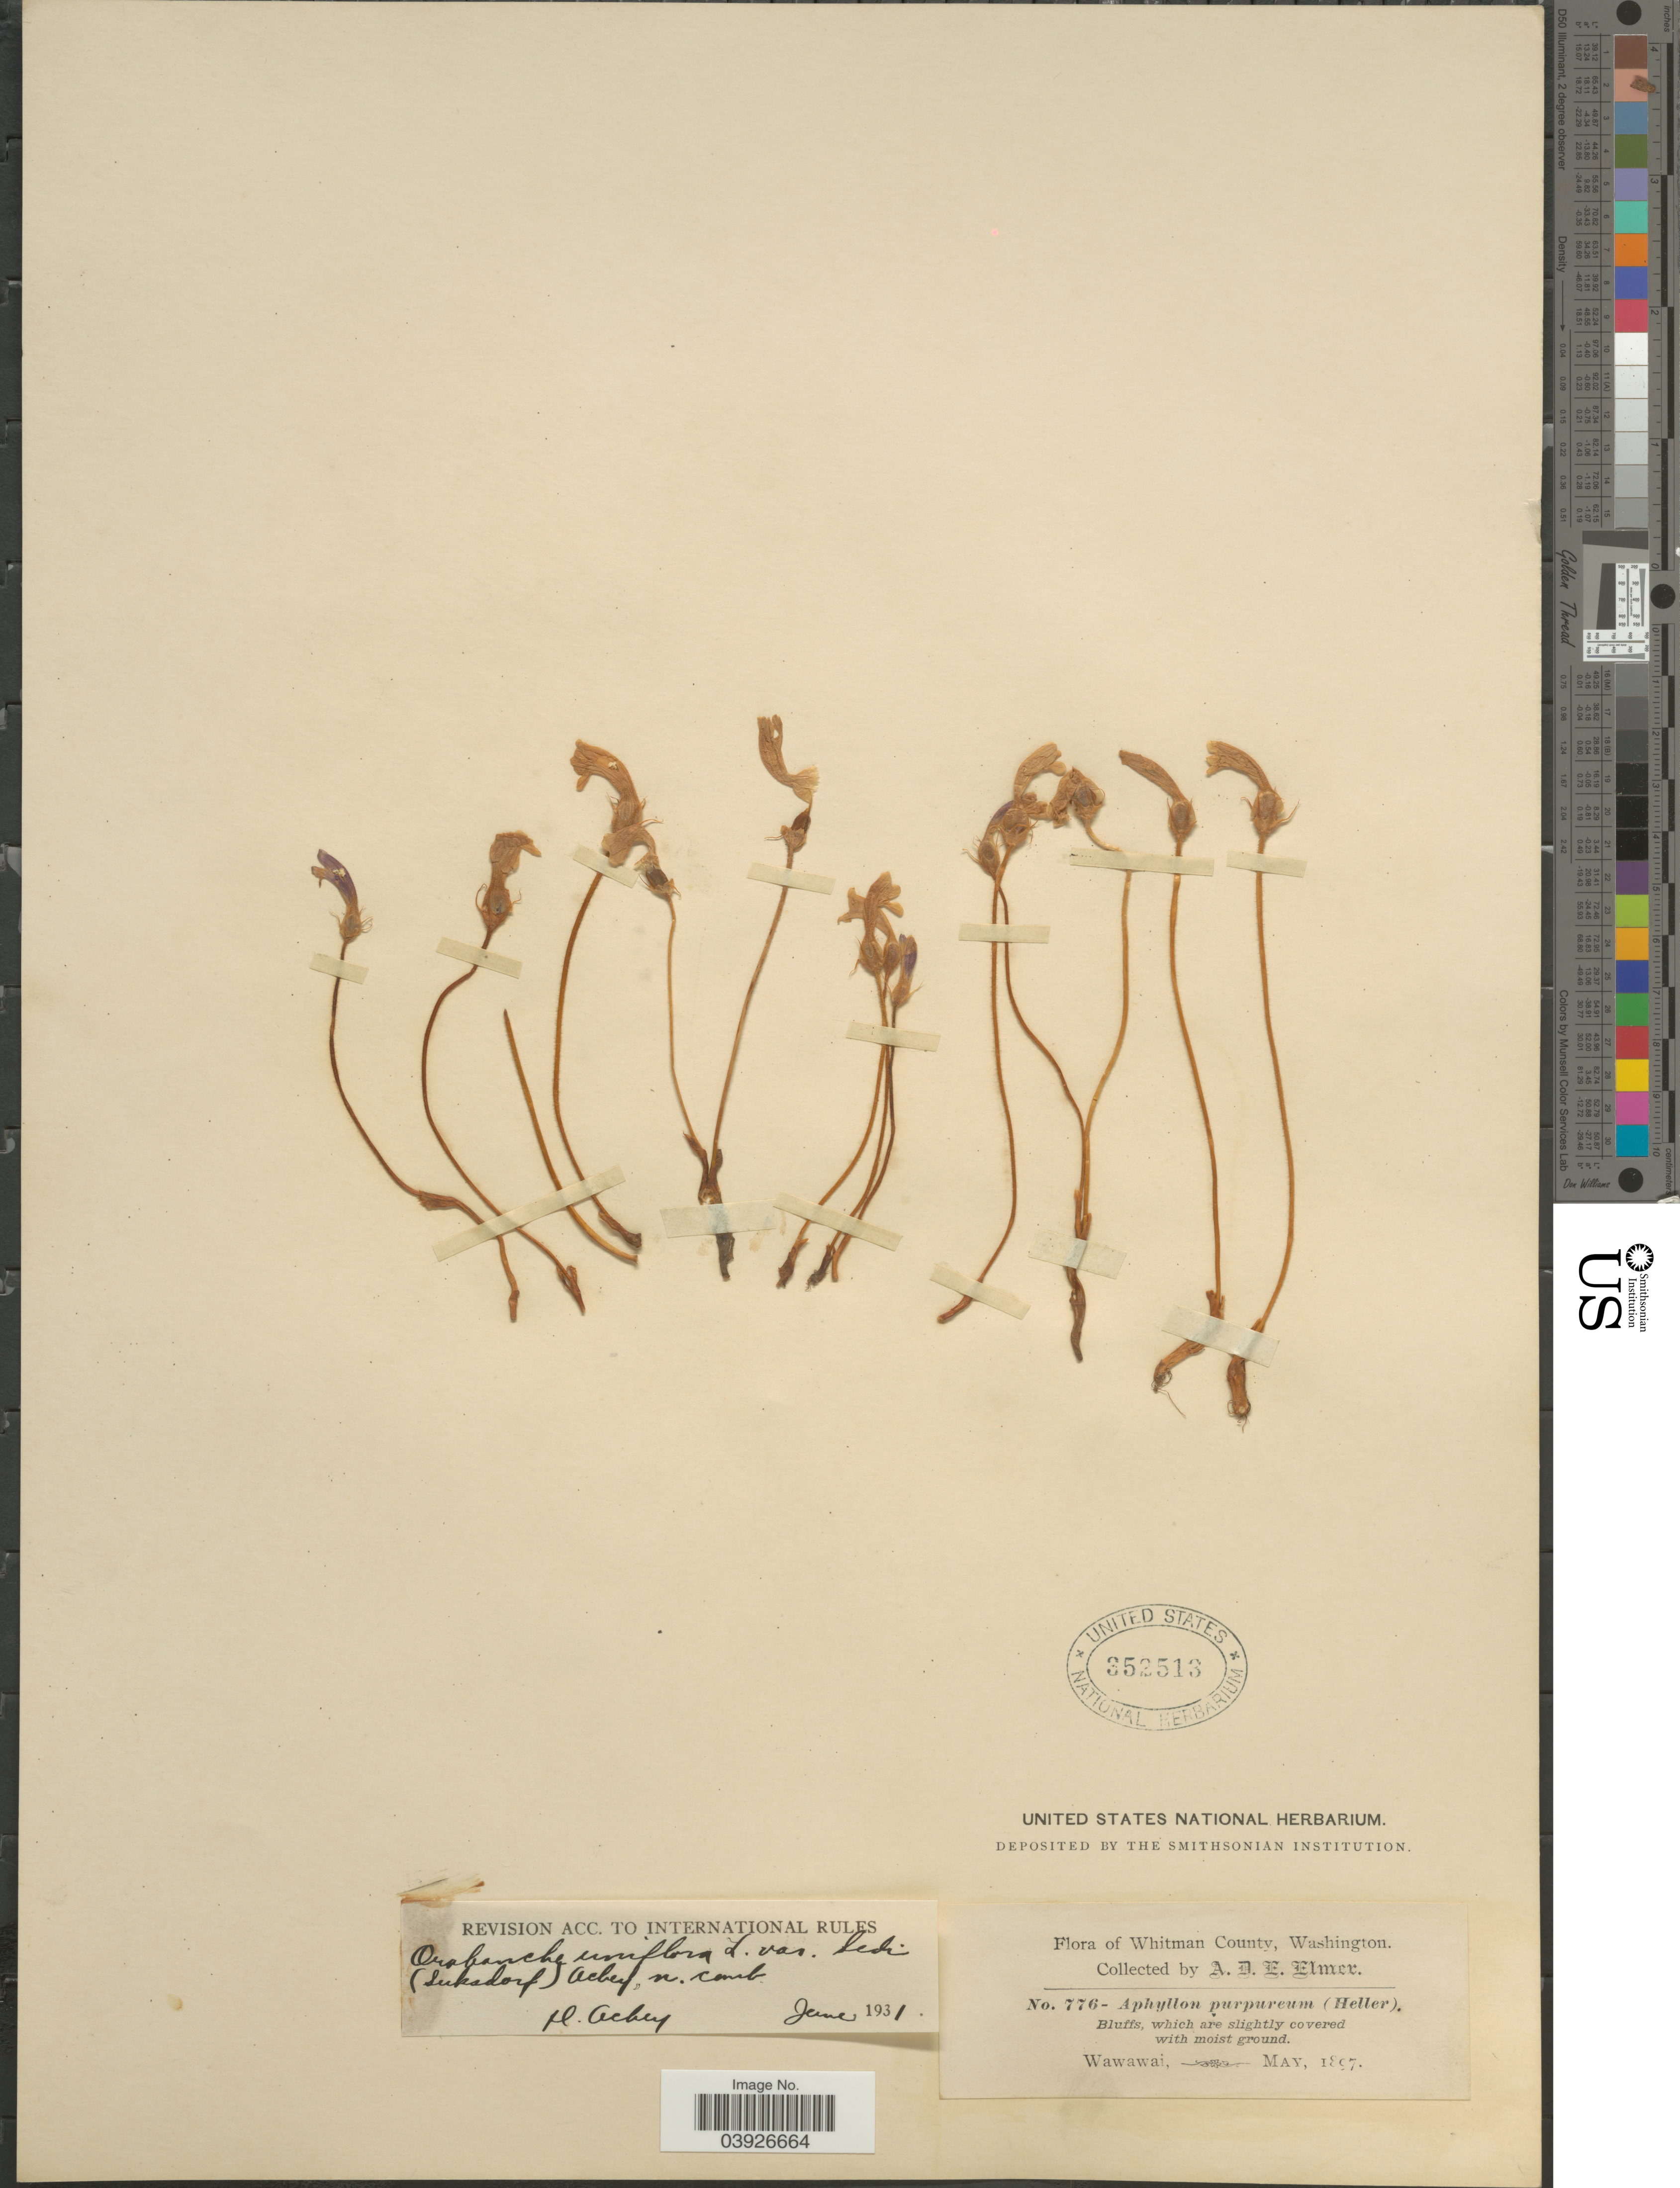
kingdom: Plantae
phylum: Tracheophyta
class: Magnoliopsida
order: Lamiales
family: Orobanchaceae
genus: Aphyllon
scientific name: Aphyllon sedi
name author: Suksd.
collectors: A. D. E. Elmer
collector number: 776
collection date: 1897-05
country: United States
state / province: Washington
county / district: Whitman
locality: Whitman County. Wawawai.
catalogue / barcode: US 352513